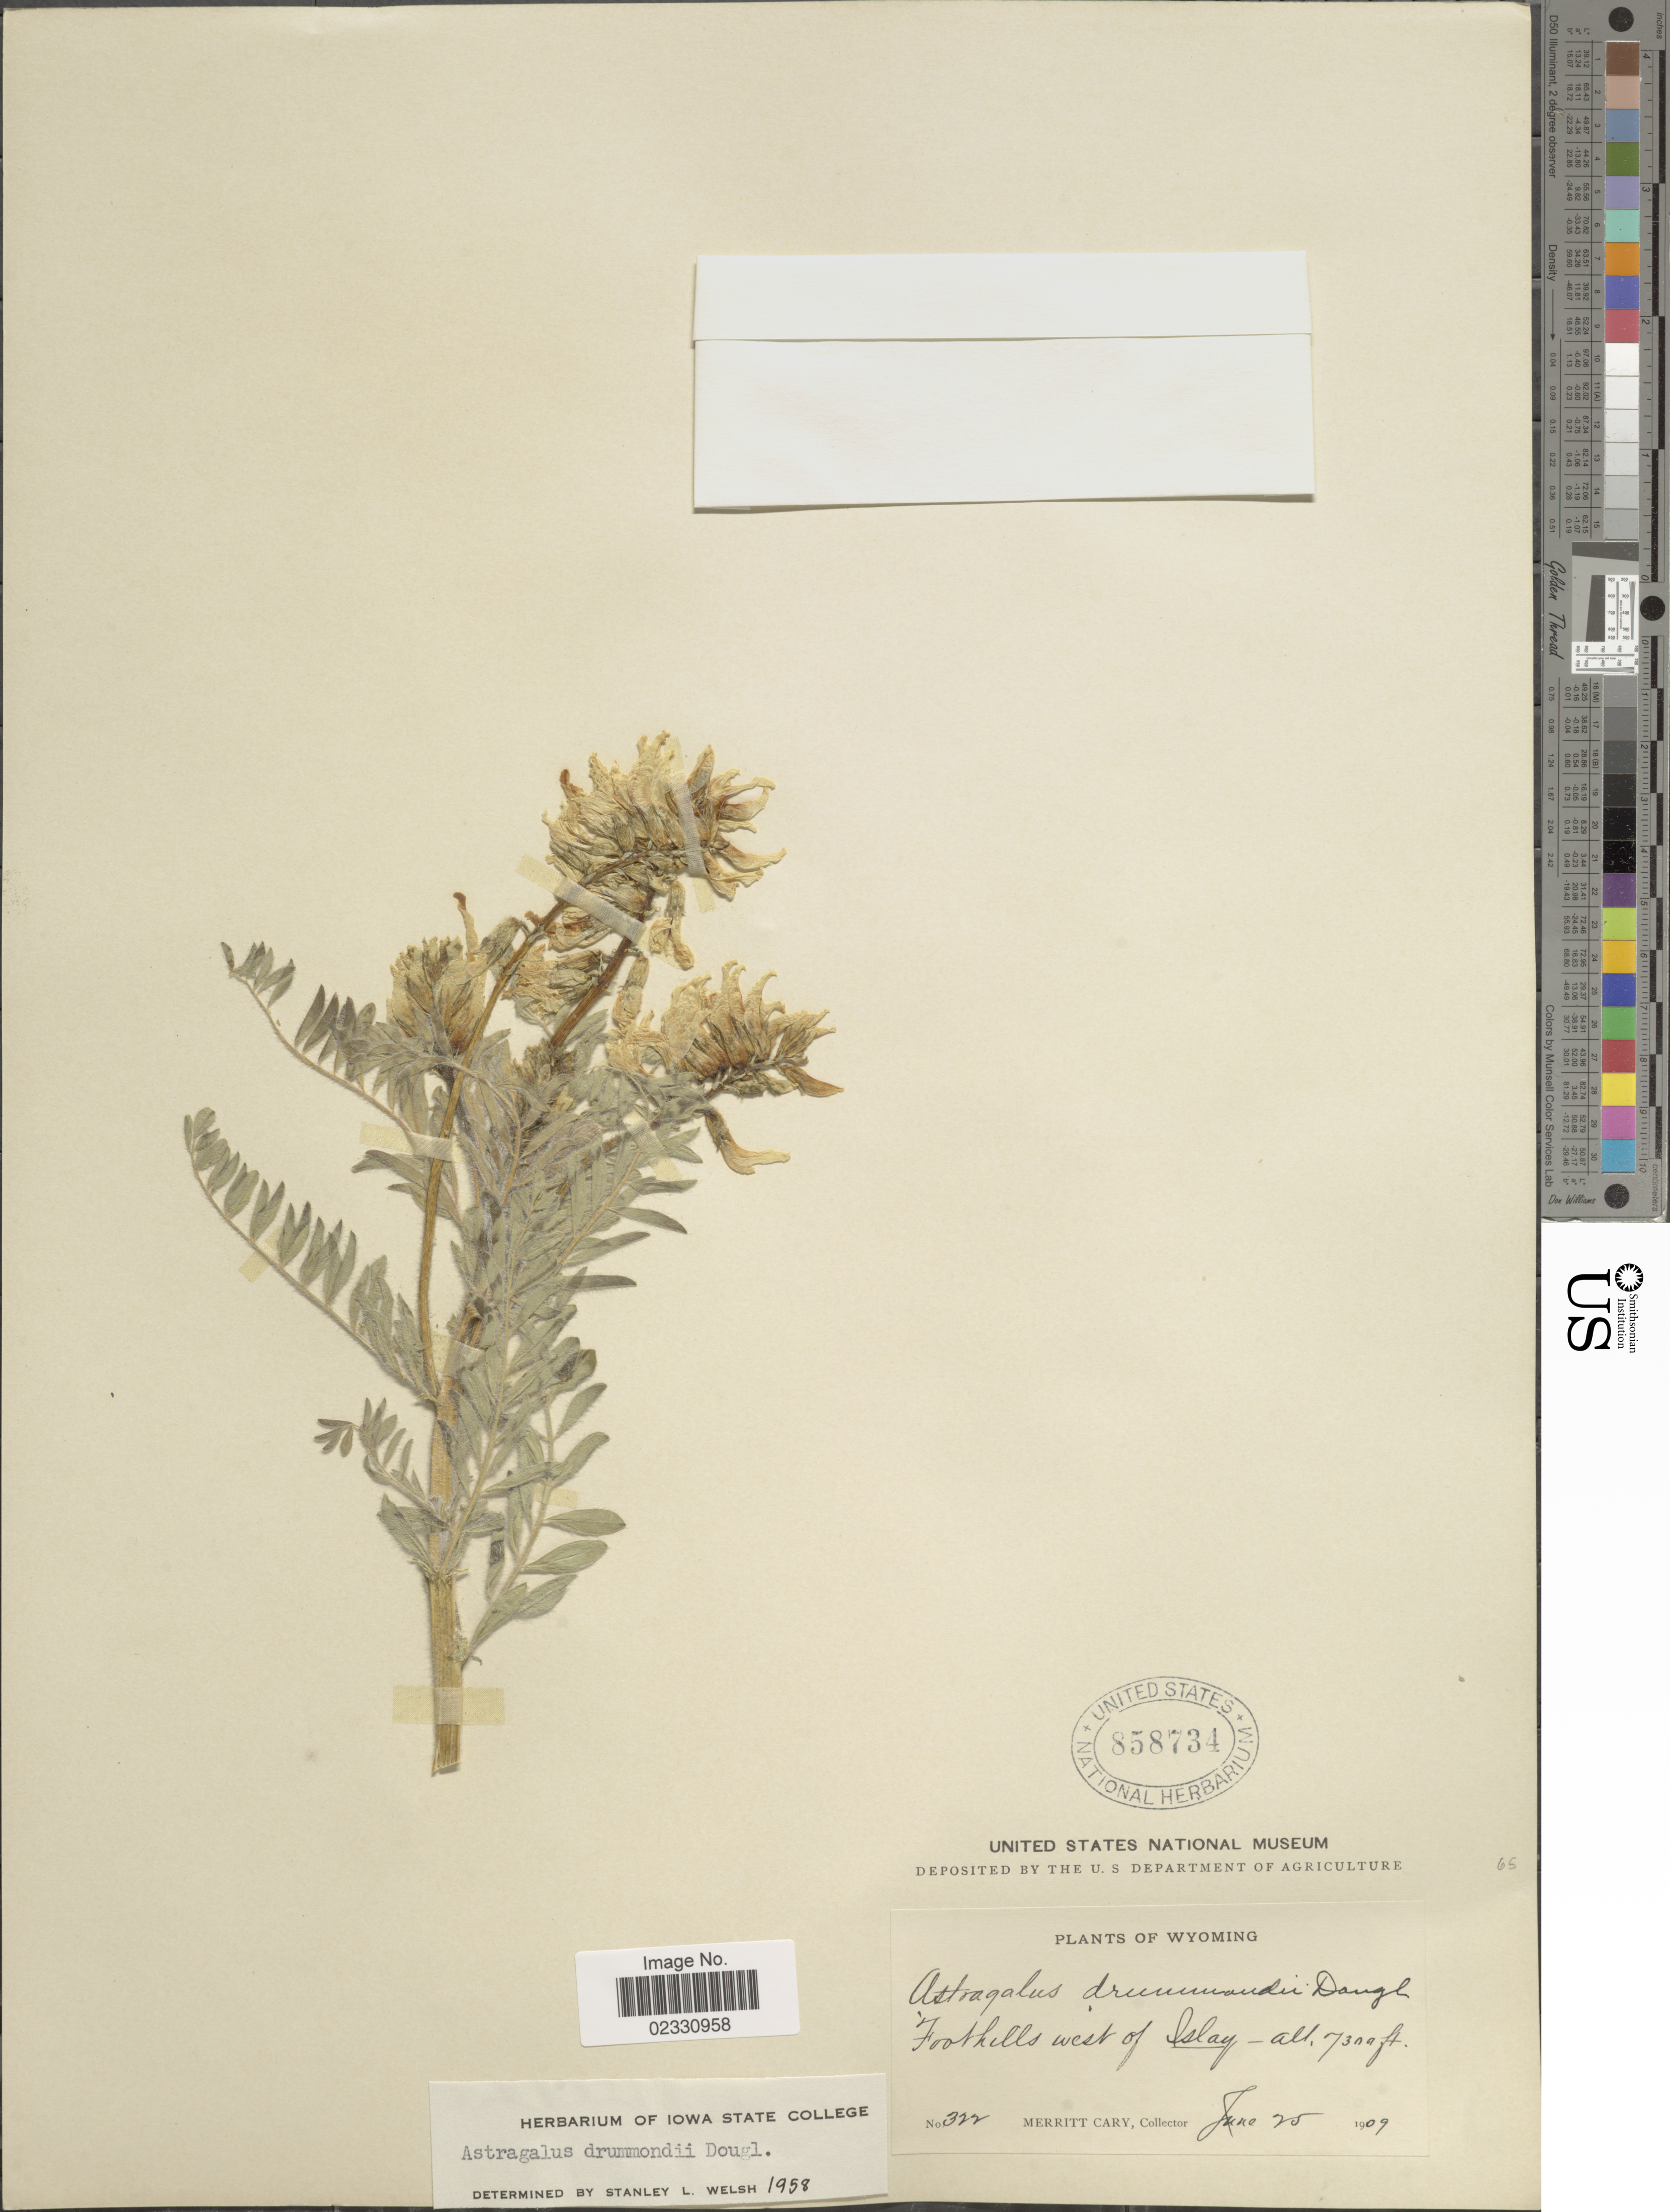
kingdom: Plantae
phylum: Tracheophyta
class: Magnoliopsida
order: Fabales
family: Fabaceae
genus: Astragalus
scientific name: Astragalus drummondii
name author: Hook.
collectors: M. Cary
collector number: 322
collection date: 1909-06-25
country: United States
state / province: Wyoming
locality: Foothills west of Islay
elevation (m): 2225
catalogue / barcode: US 858734